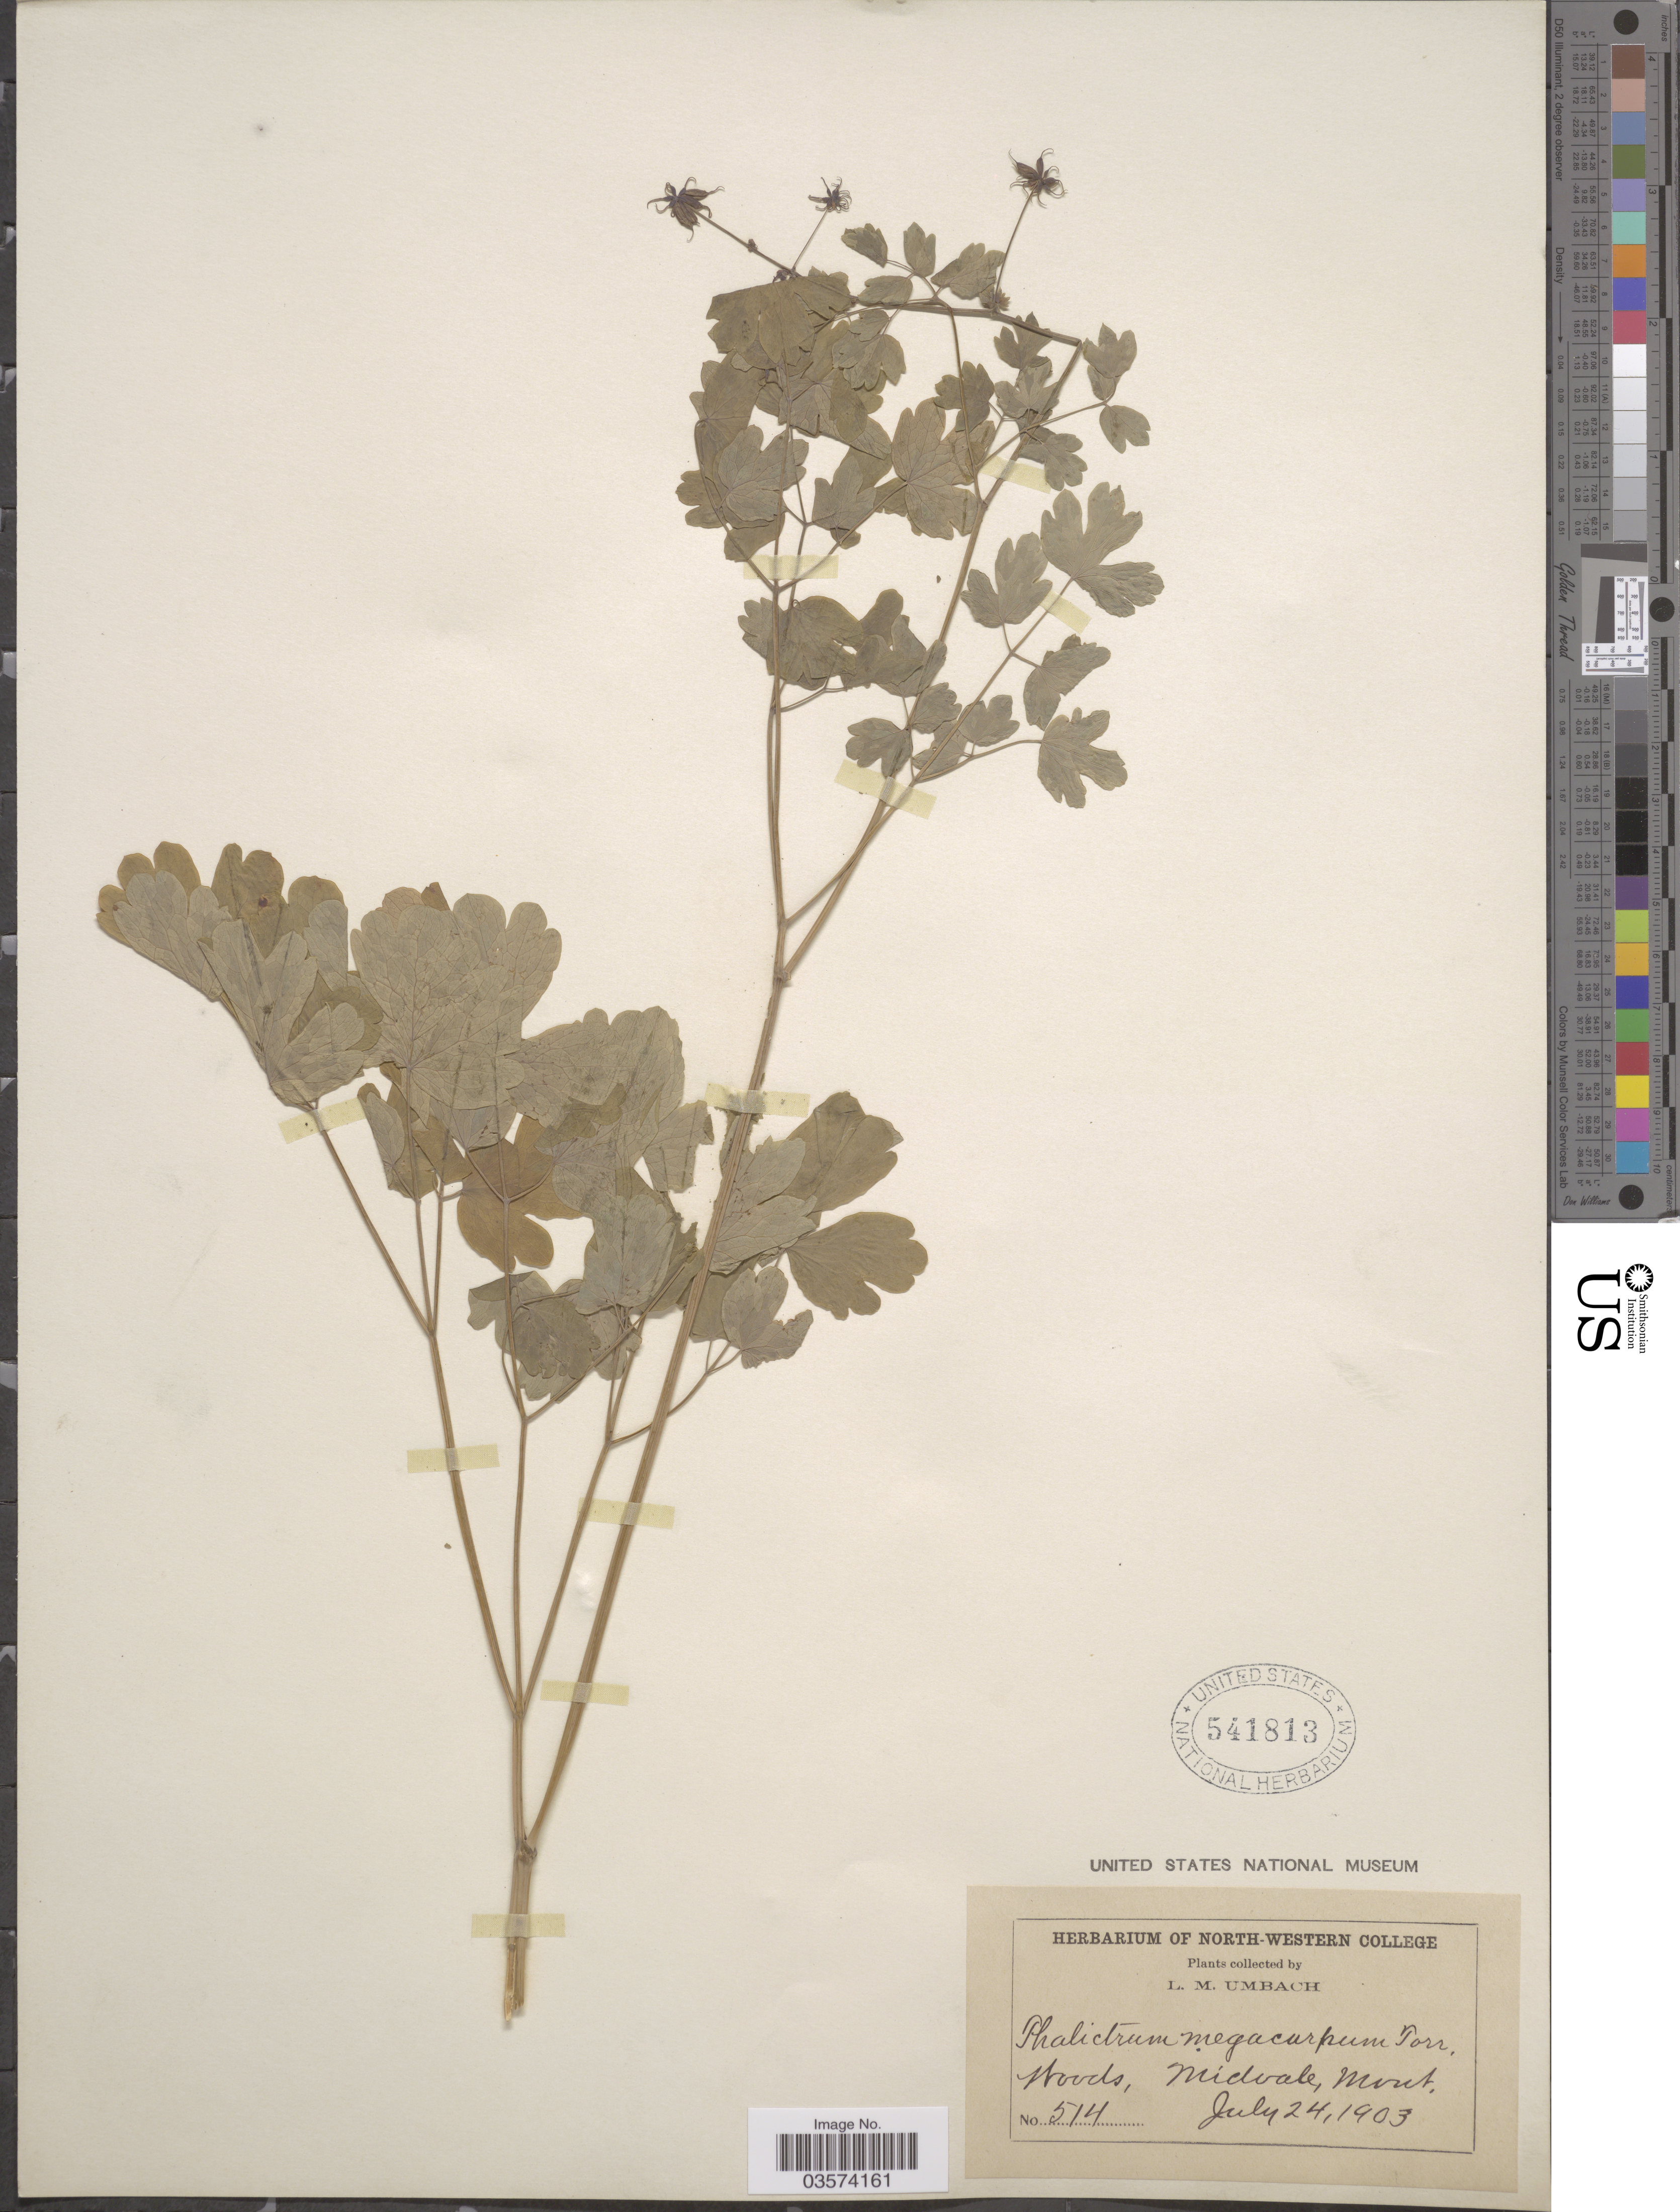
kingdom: Plantae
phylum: Tracheophyta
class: Magnoliopsida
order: Ranunculales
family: Ranunculaceae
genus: Thalictrum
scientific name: Thalictrum occidentale var. palousense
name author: H. St. John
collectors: L. M. Umbach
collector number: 514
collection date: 1903-07-24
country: United States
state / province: Montana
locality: Midvale.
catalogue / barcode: US 541813